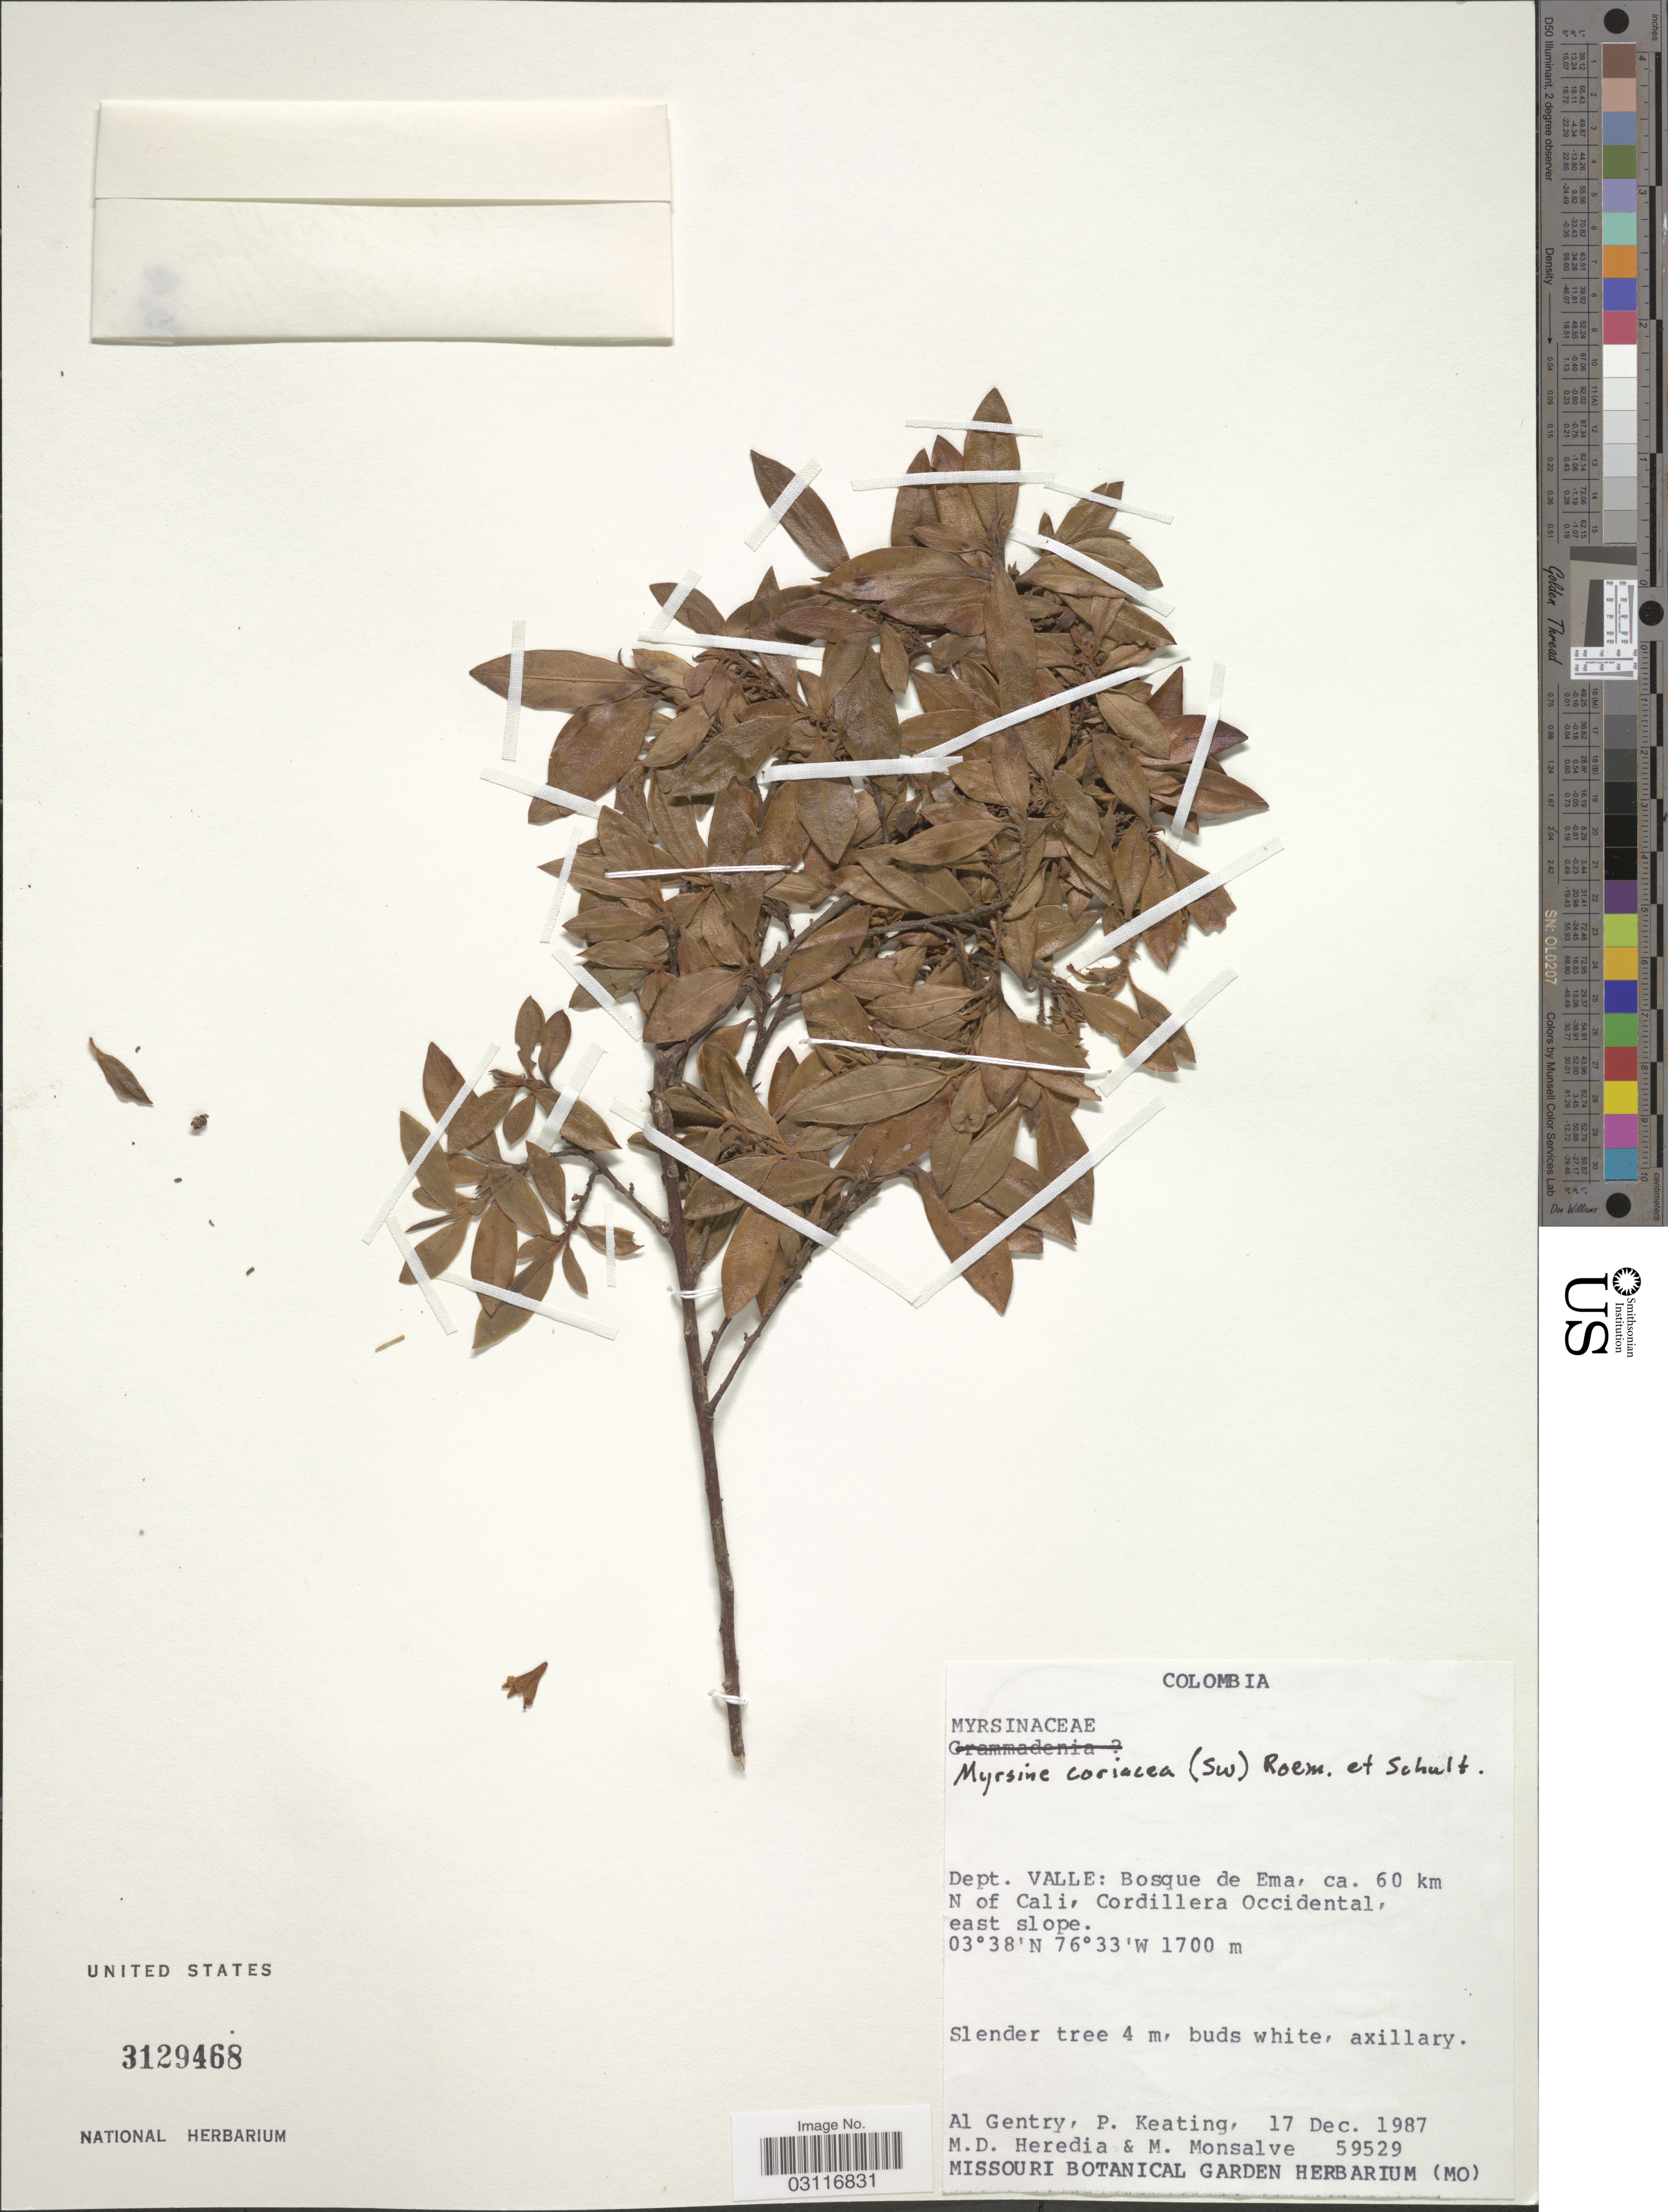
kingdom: Plantae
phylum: Tracheophyta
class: Magnoliopsida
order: Ericales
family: Primulaceae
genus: Myrsine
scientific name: Myrsine coriacea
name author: (Sw.) R. Br. ex Roem. & Schult.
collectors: A. H. Gentry, P. Keating, M. Heredia & M. Monsalve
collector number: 59529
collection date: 1987-12-17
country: Colombia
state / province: Valle del Cauca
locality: Dept. Valle: Bosque de Ema, ca. 60 km N of Cali, Cordillera Occidental, east slope.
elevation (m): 1700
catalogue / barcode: US 3129468